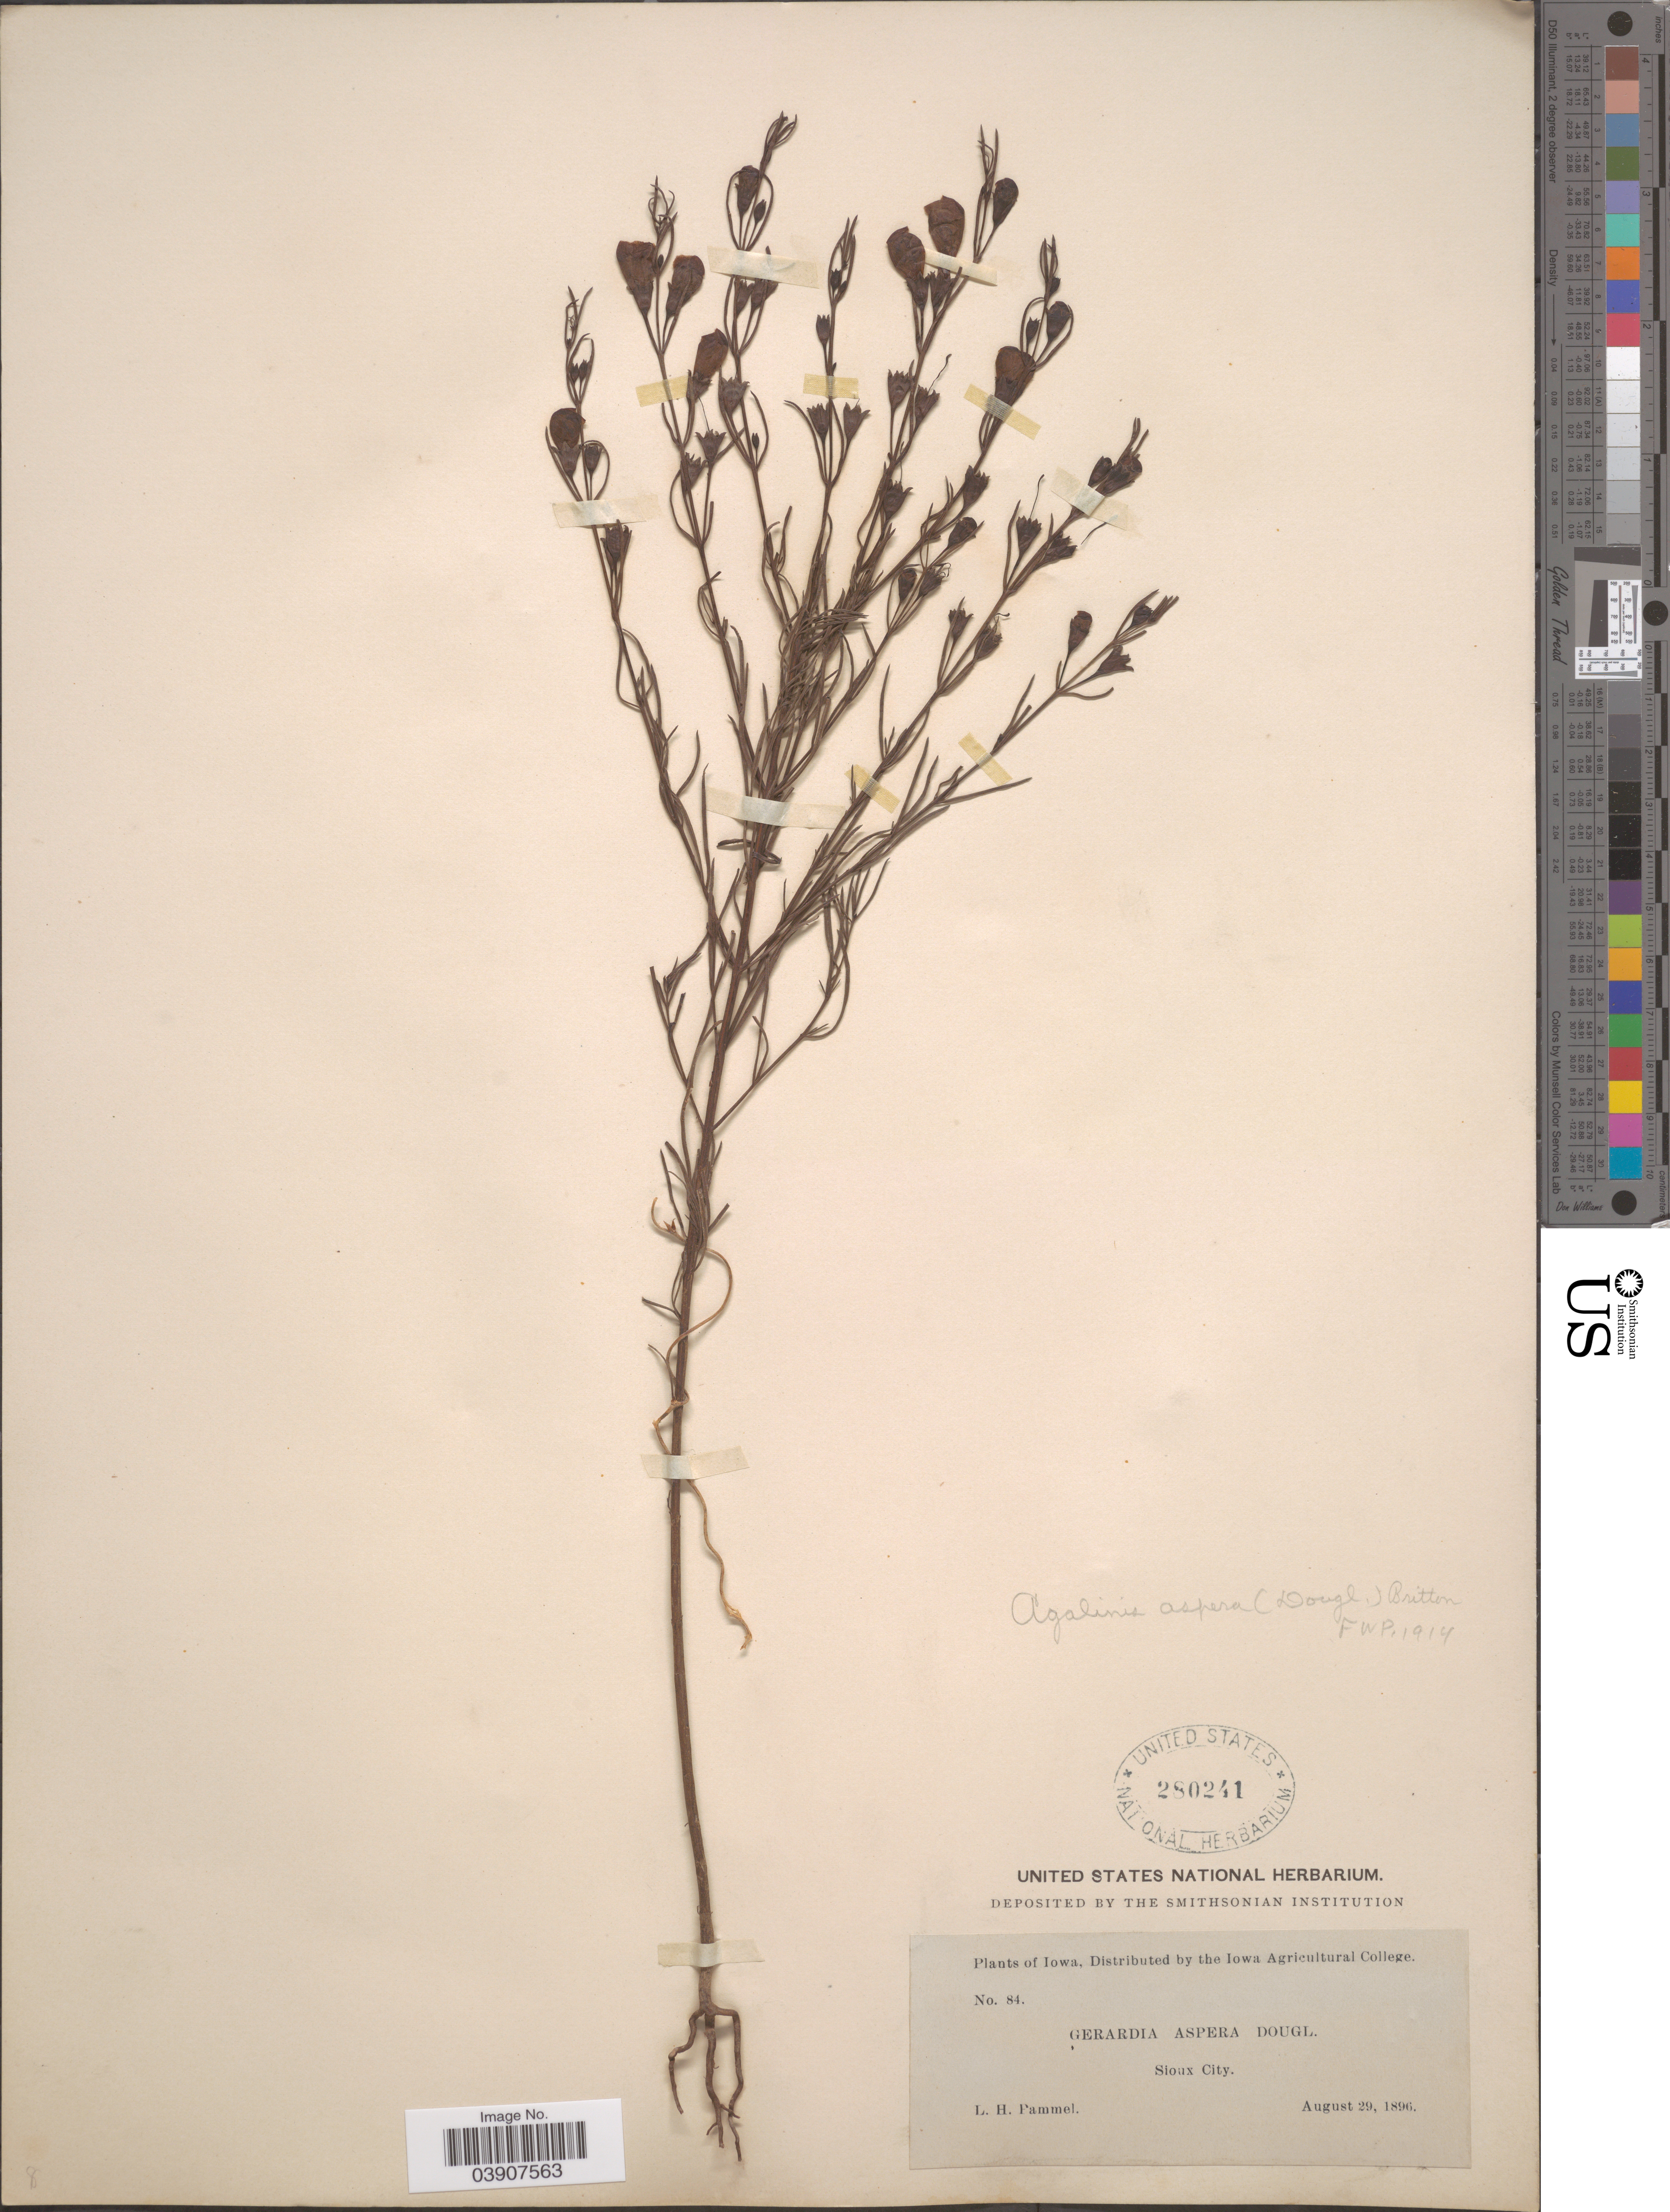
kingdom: Plantae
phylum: Tracheophyta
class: Magnoliopsida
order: Lamiales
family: Orobanchaceae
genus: Agalinis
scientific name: Agalinis aspera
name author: (Douglas ex Benth.) Britton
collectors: L. Pammel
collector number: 84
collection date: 1896-08-29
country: United States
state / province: Iowa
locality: Sioux City.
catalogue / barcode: US 280241